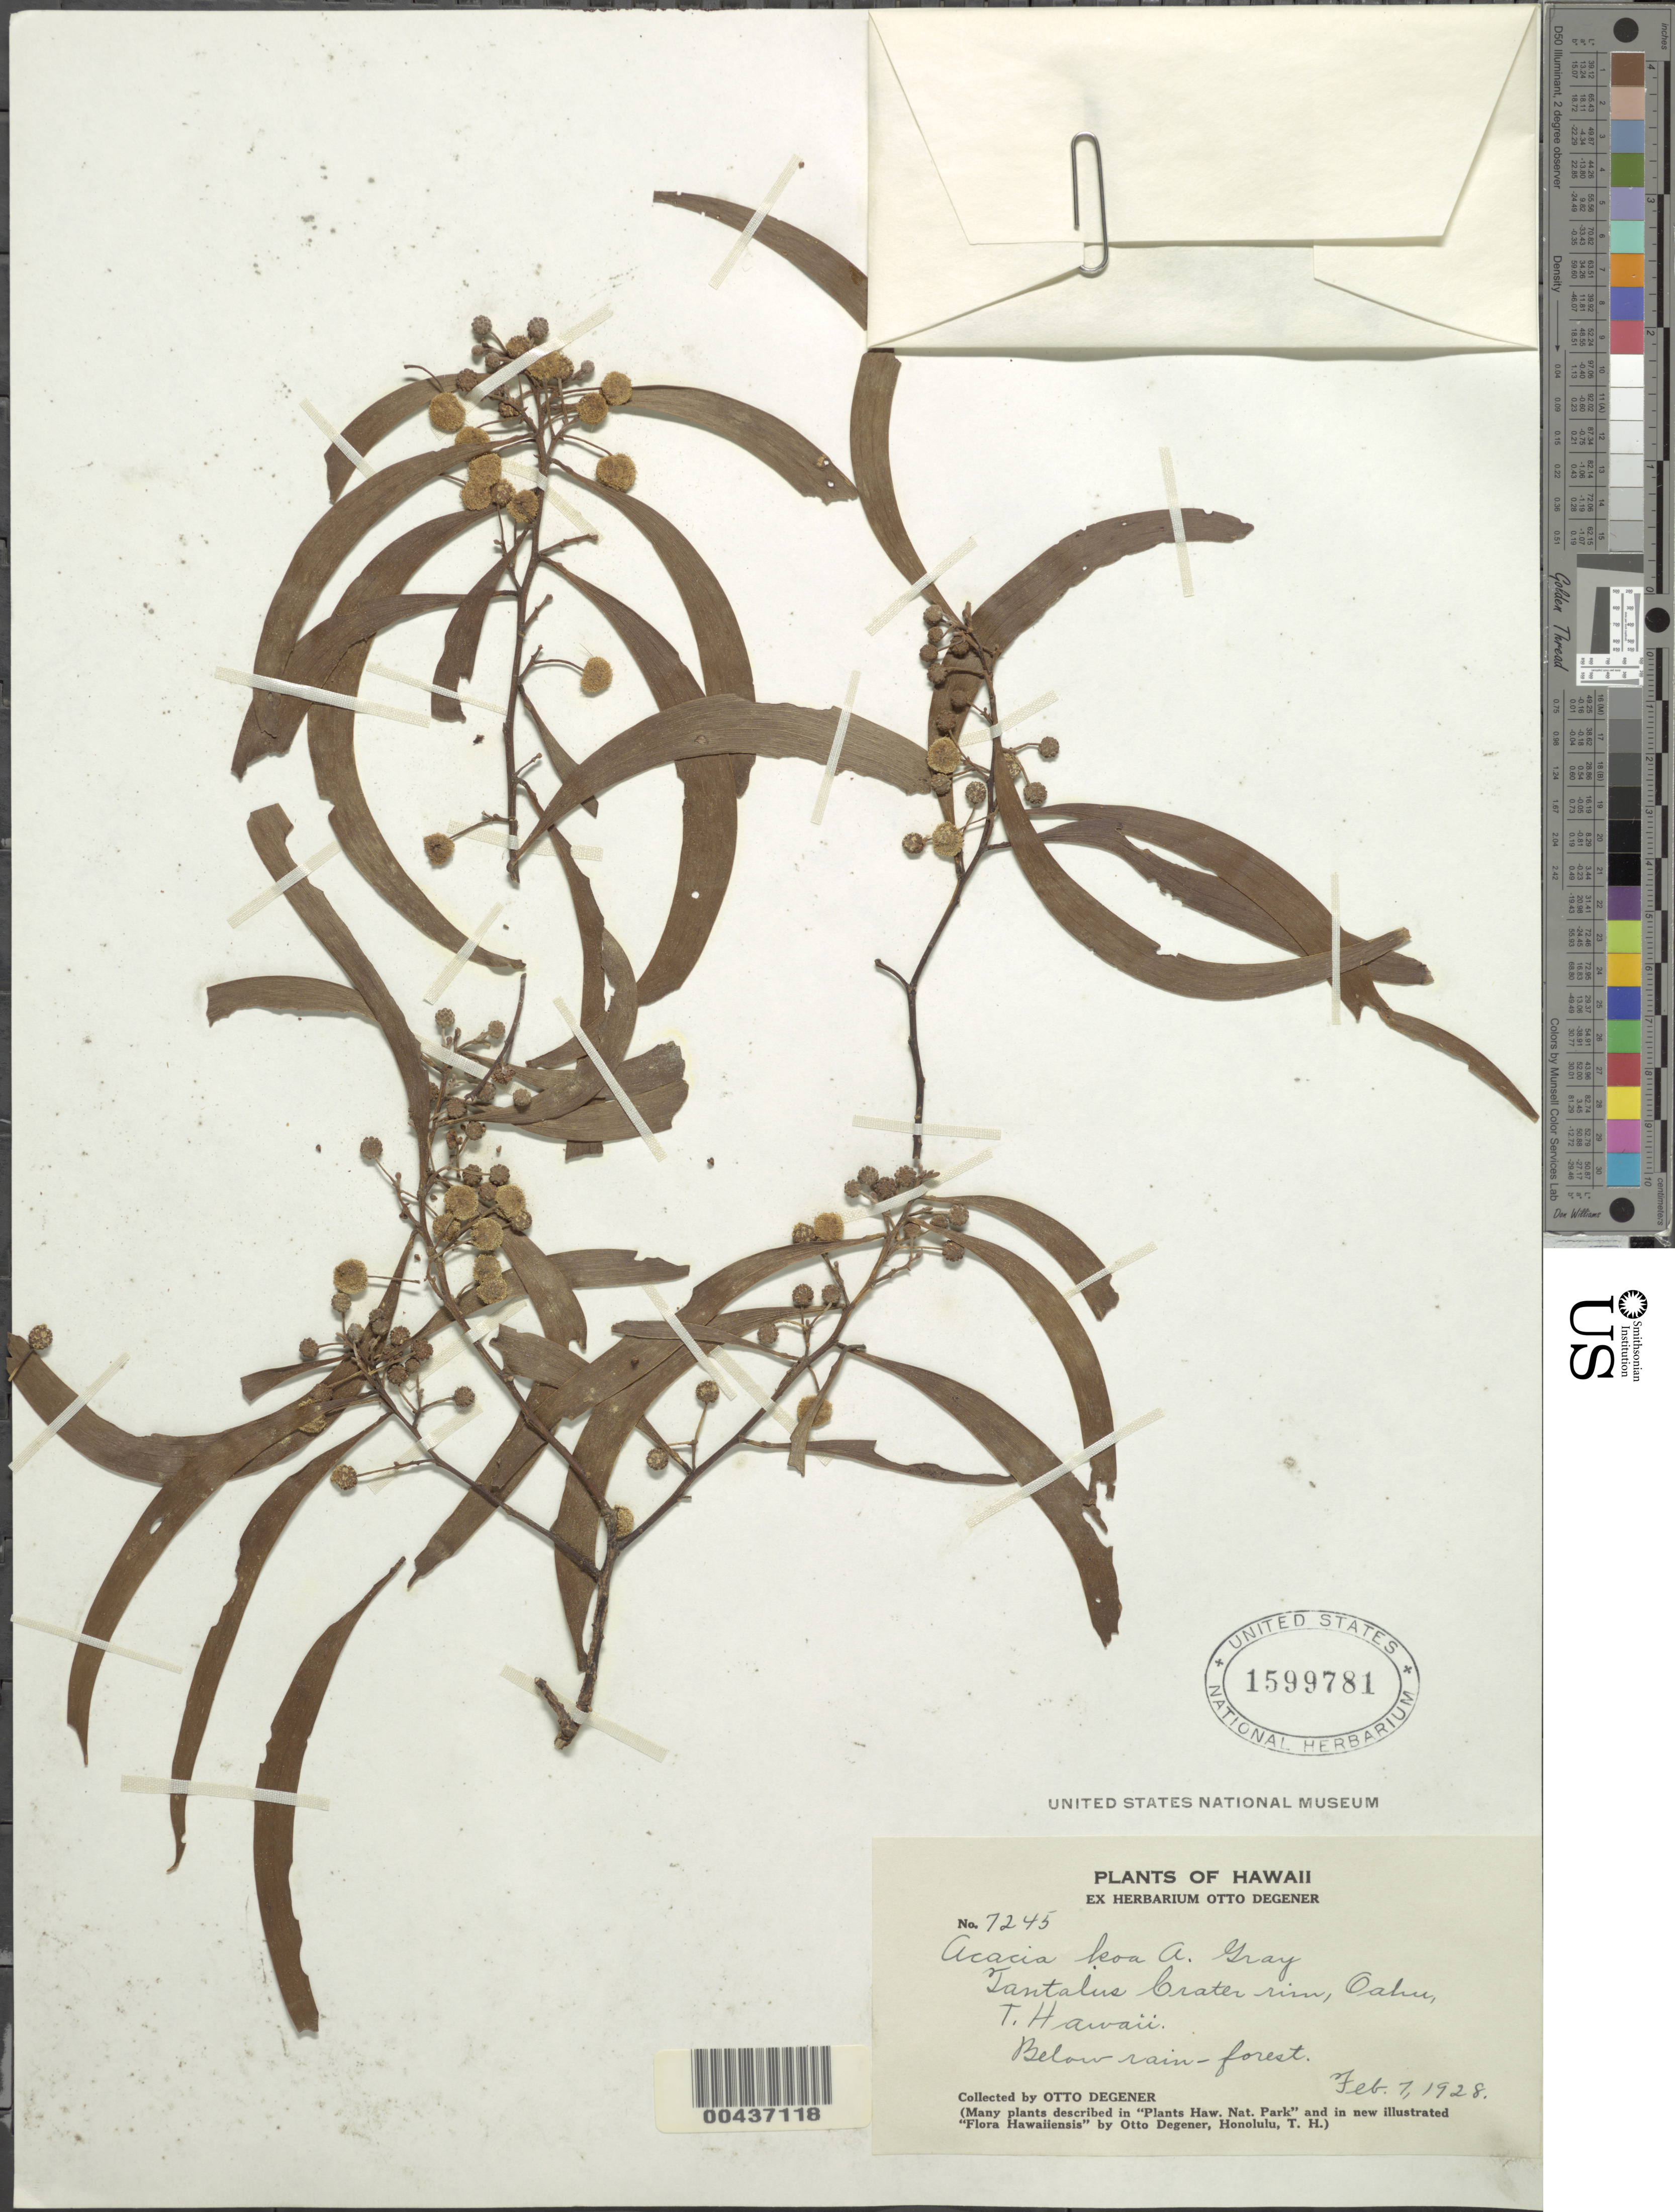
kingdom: Plantae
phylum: Tracheophyta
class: Magnoliopsida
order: Fabales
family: Fabaceae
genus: Acacia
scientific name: Acacia koa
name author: A. Gray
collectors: O. Degener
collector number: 7245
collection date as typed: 7 Feb 1928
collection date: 1928-02-07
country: United States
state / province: Hawaii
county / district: Honolulu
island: Oahu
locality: Tantalus crater rim, Oahu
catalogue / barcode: US 1599781